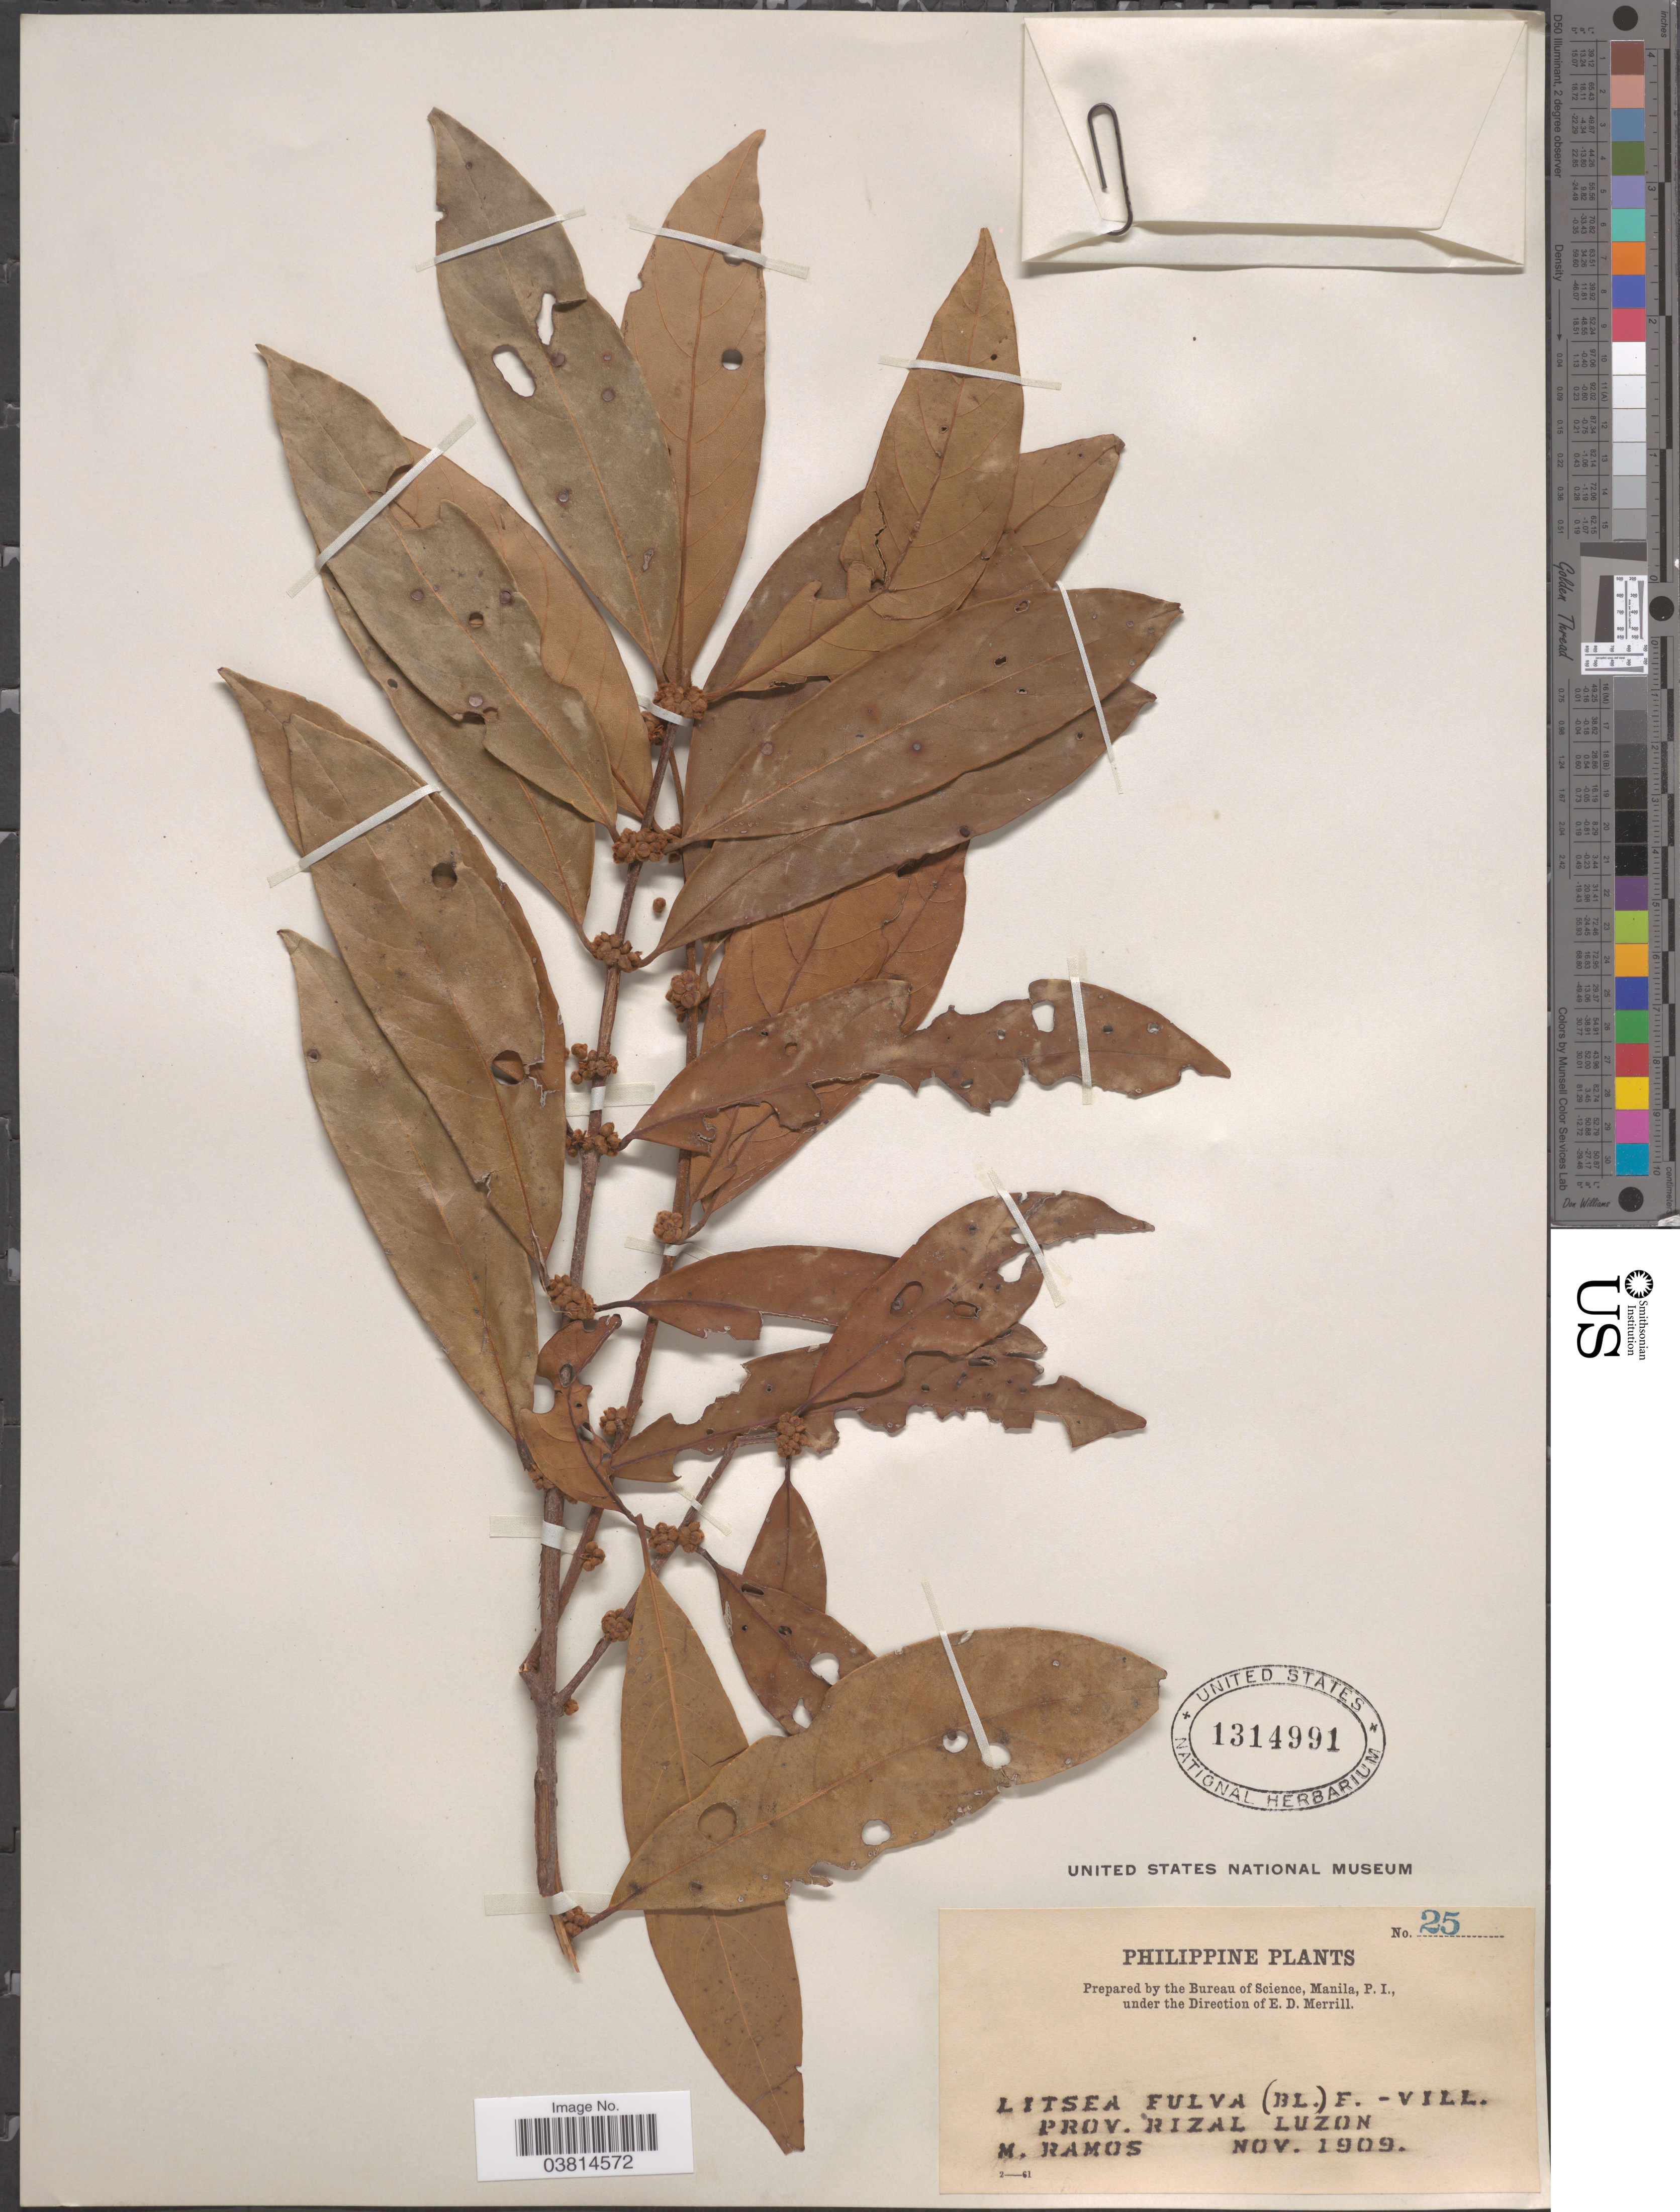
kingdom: Plantae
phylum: Tracheophyta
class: Magnoliopsida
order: Laurales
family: Lauraceae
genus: Litsea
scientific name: Litsea fulva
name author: (Blume) Fern.-Vill.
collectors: M. Ramos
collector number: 25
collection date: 1909-11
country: Philippines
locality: Prov. Rizal Luzon.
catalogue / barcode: US 1314991